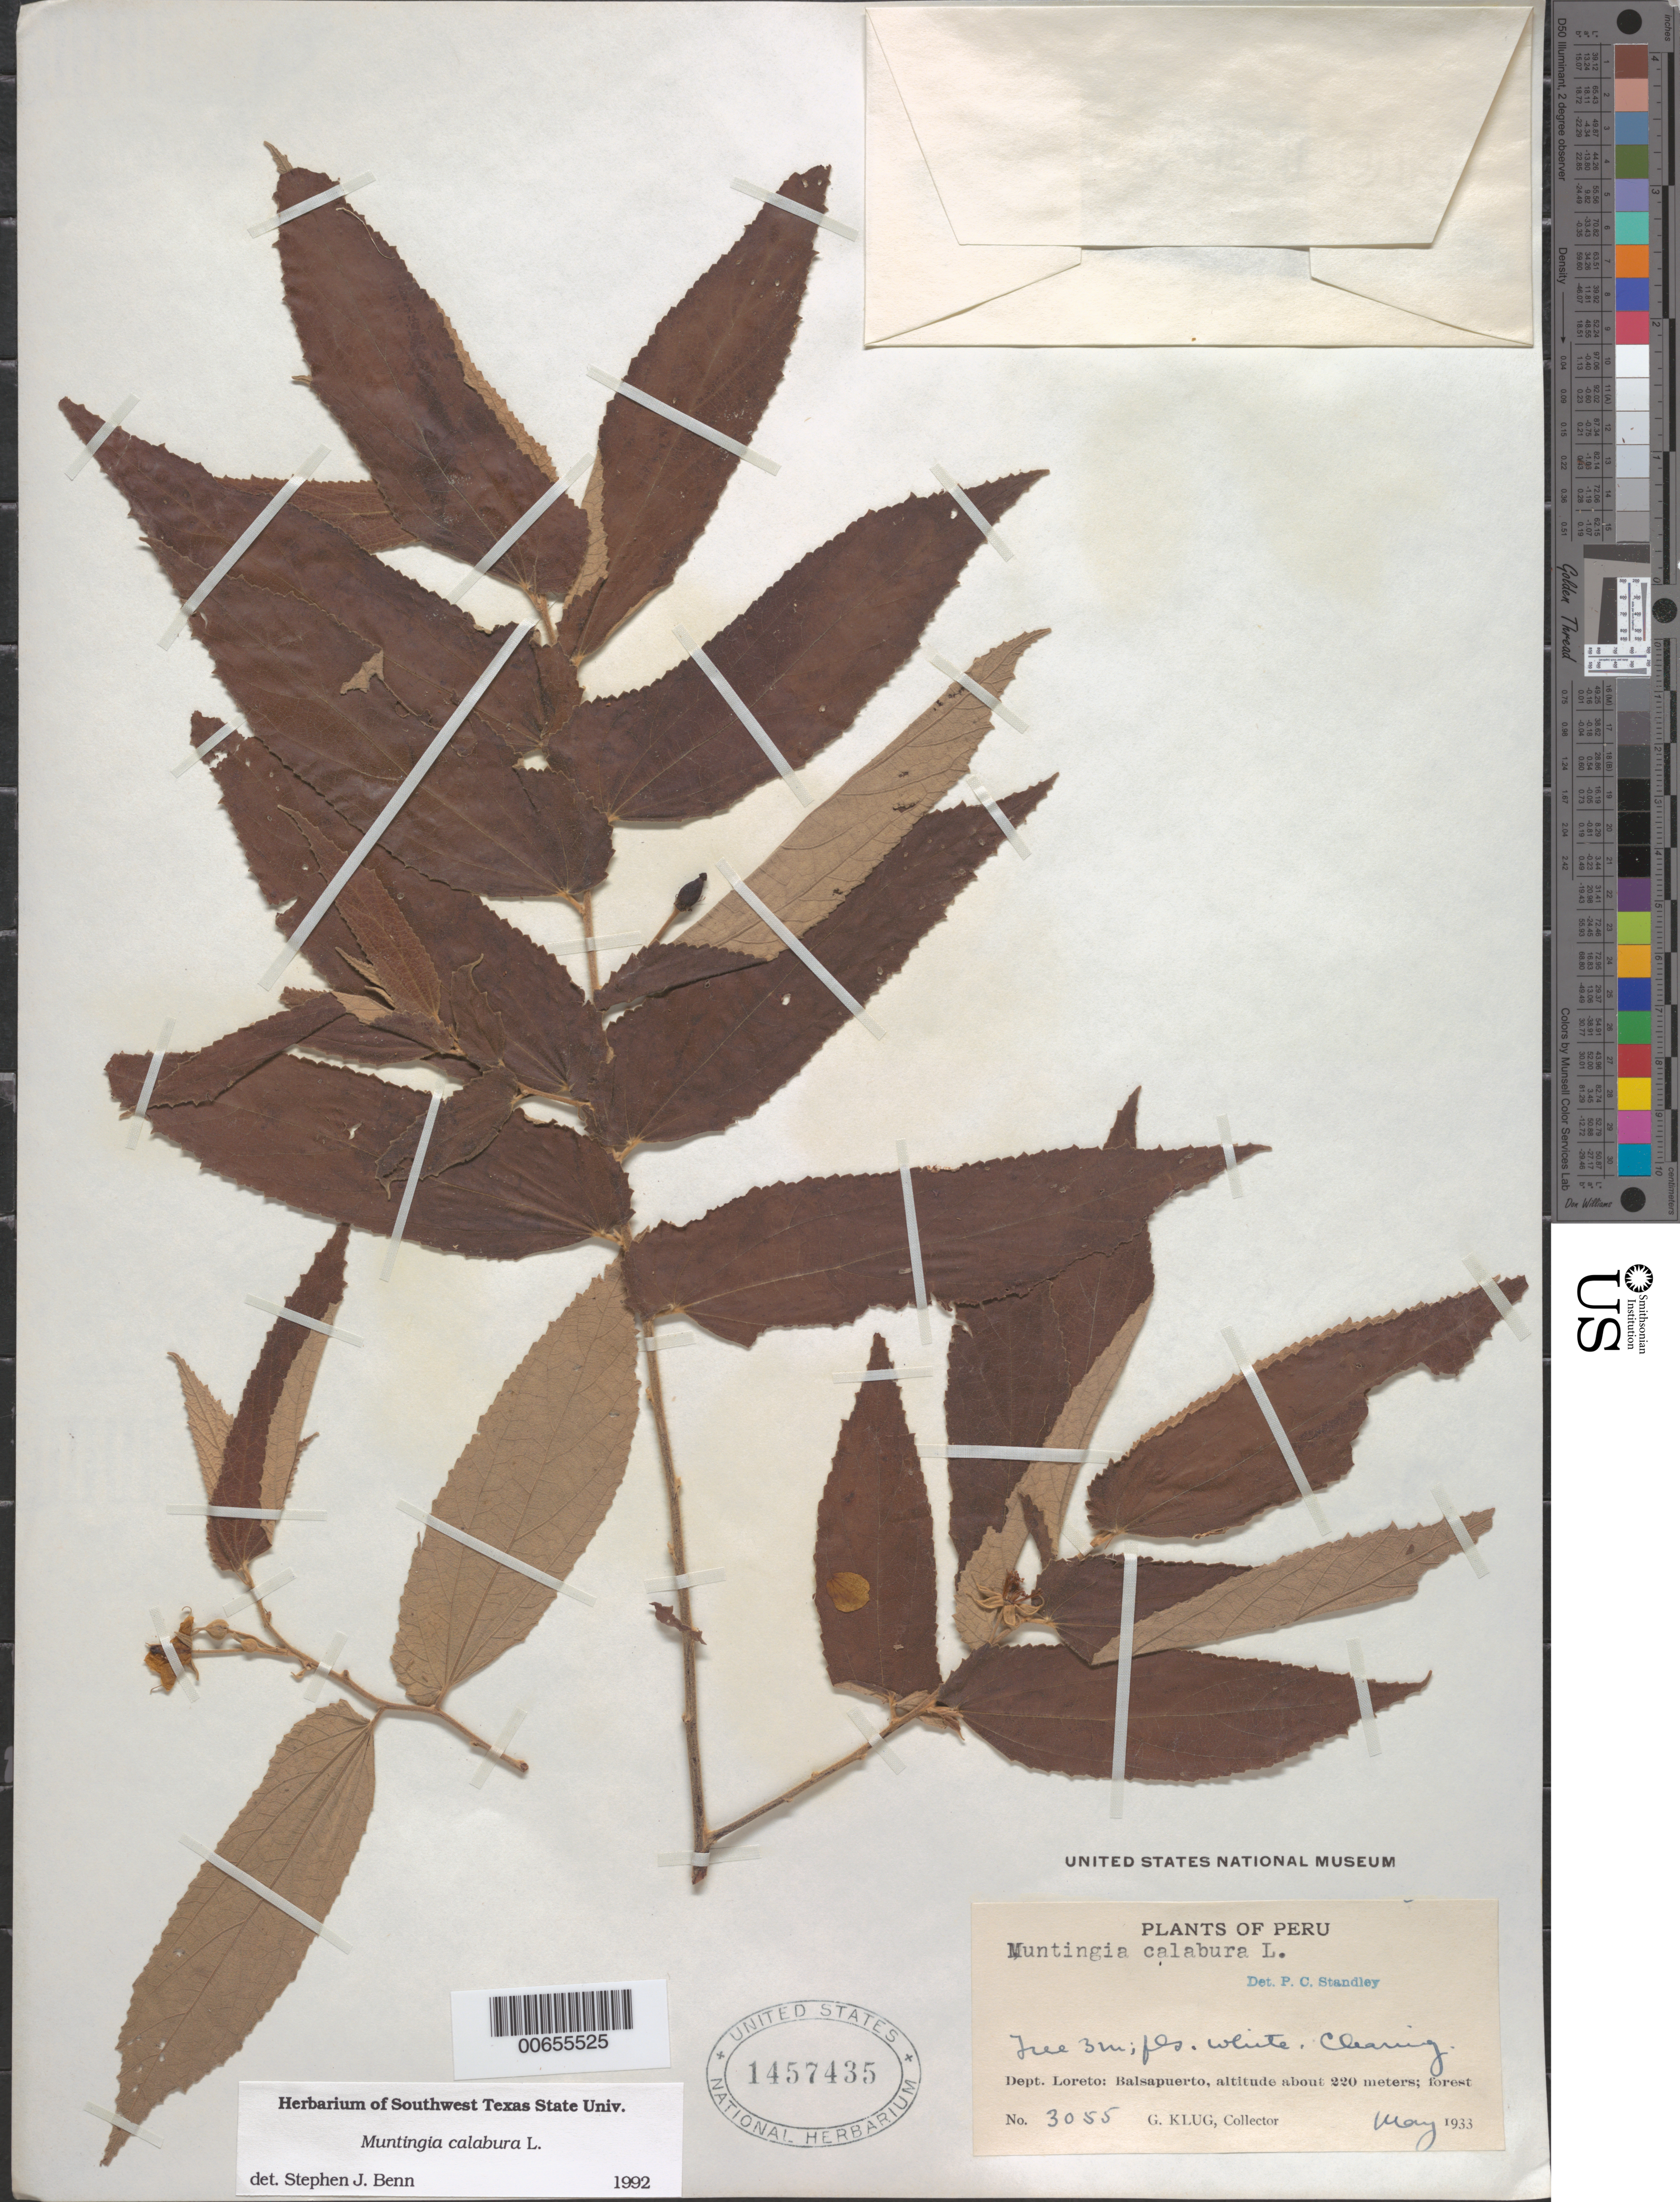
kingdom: Plantae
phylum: Tracheophyta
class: Magnoliopsida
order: Malvales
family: Muntingiaceae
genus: Muntingia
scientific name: Muntingia calabura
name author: L.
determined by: Benn, S. J.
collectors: G. Klug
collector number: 3055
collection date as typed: May 1933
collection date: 1933-05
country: Peru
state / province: Loreto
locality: Balsapuerto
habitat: Forest, clearing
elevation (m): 220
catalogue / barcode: US 1457435